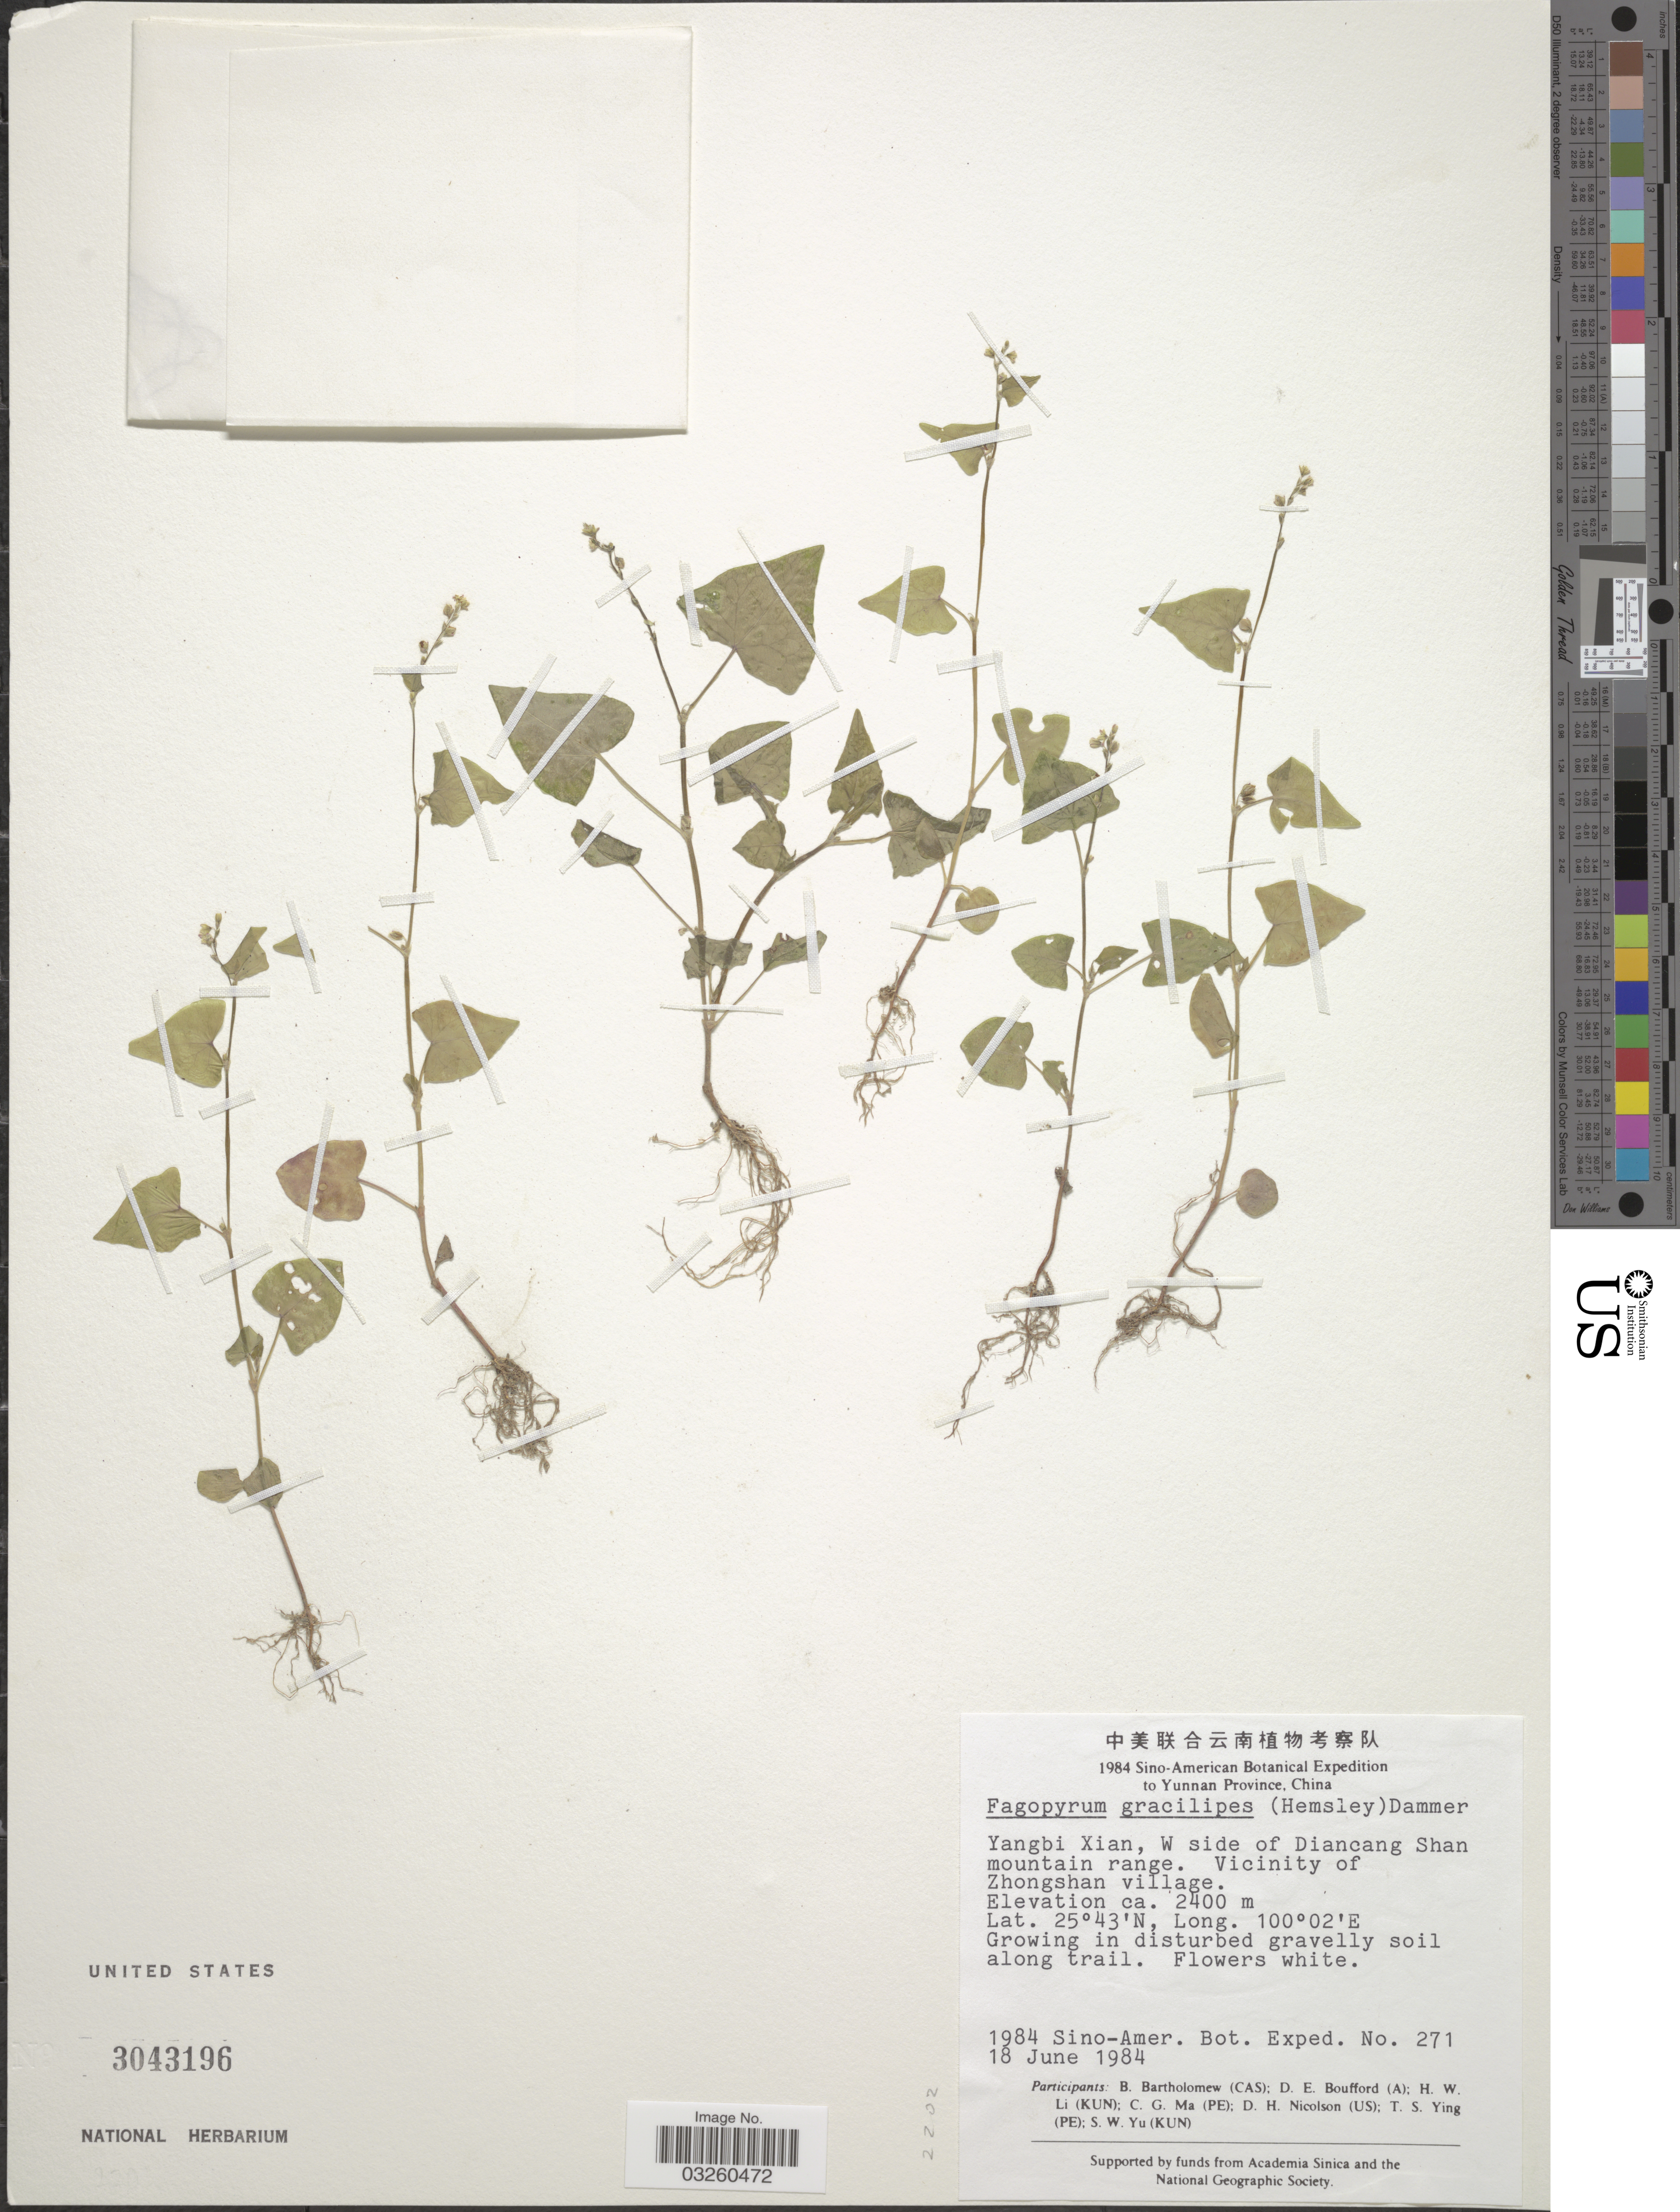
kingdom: Plantae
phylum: Tracheophyta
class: Magnoliopsida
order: Caryophyllales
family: Polygonaceae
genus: Fagopyrum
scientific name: Fagopyrum gracilipes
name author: (Hemsl.) Dammer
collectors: Sino-Amer. Bot. Exped. 1984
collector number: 271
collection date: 1984-06-18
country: China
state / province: Yunnan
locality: Yunnan Province. Yangbi Xian, W side of Diancang Shan mountain range. Vicinity of Zhongshan village.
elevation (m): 2400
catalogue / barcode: US 3043196